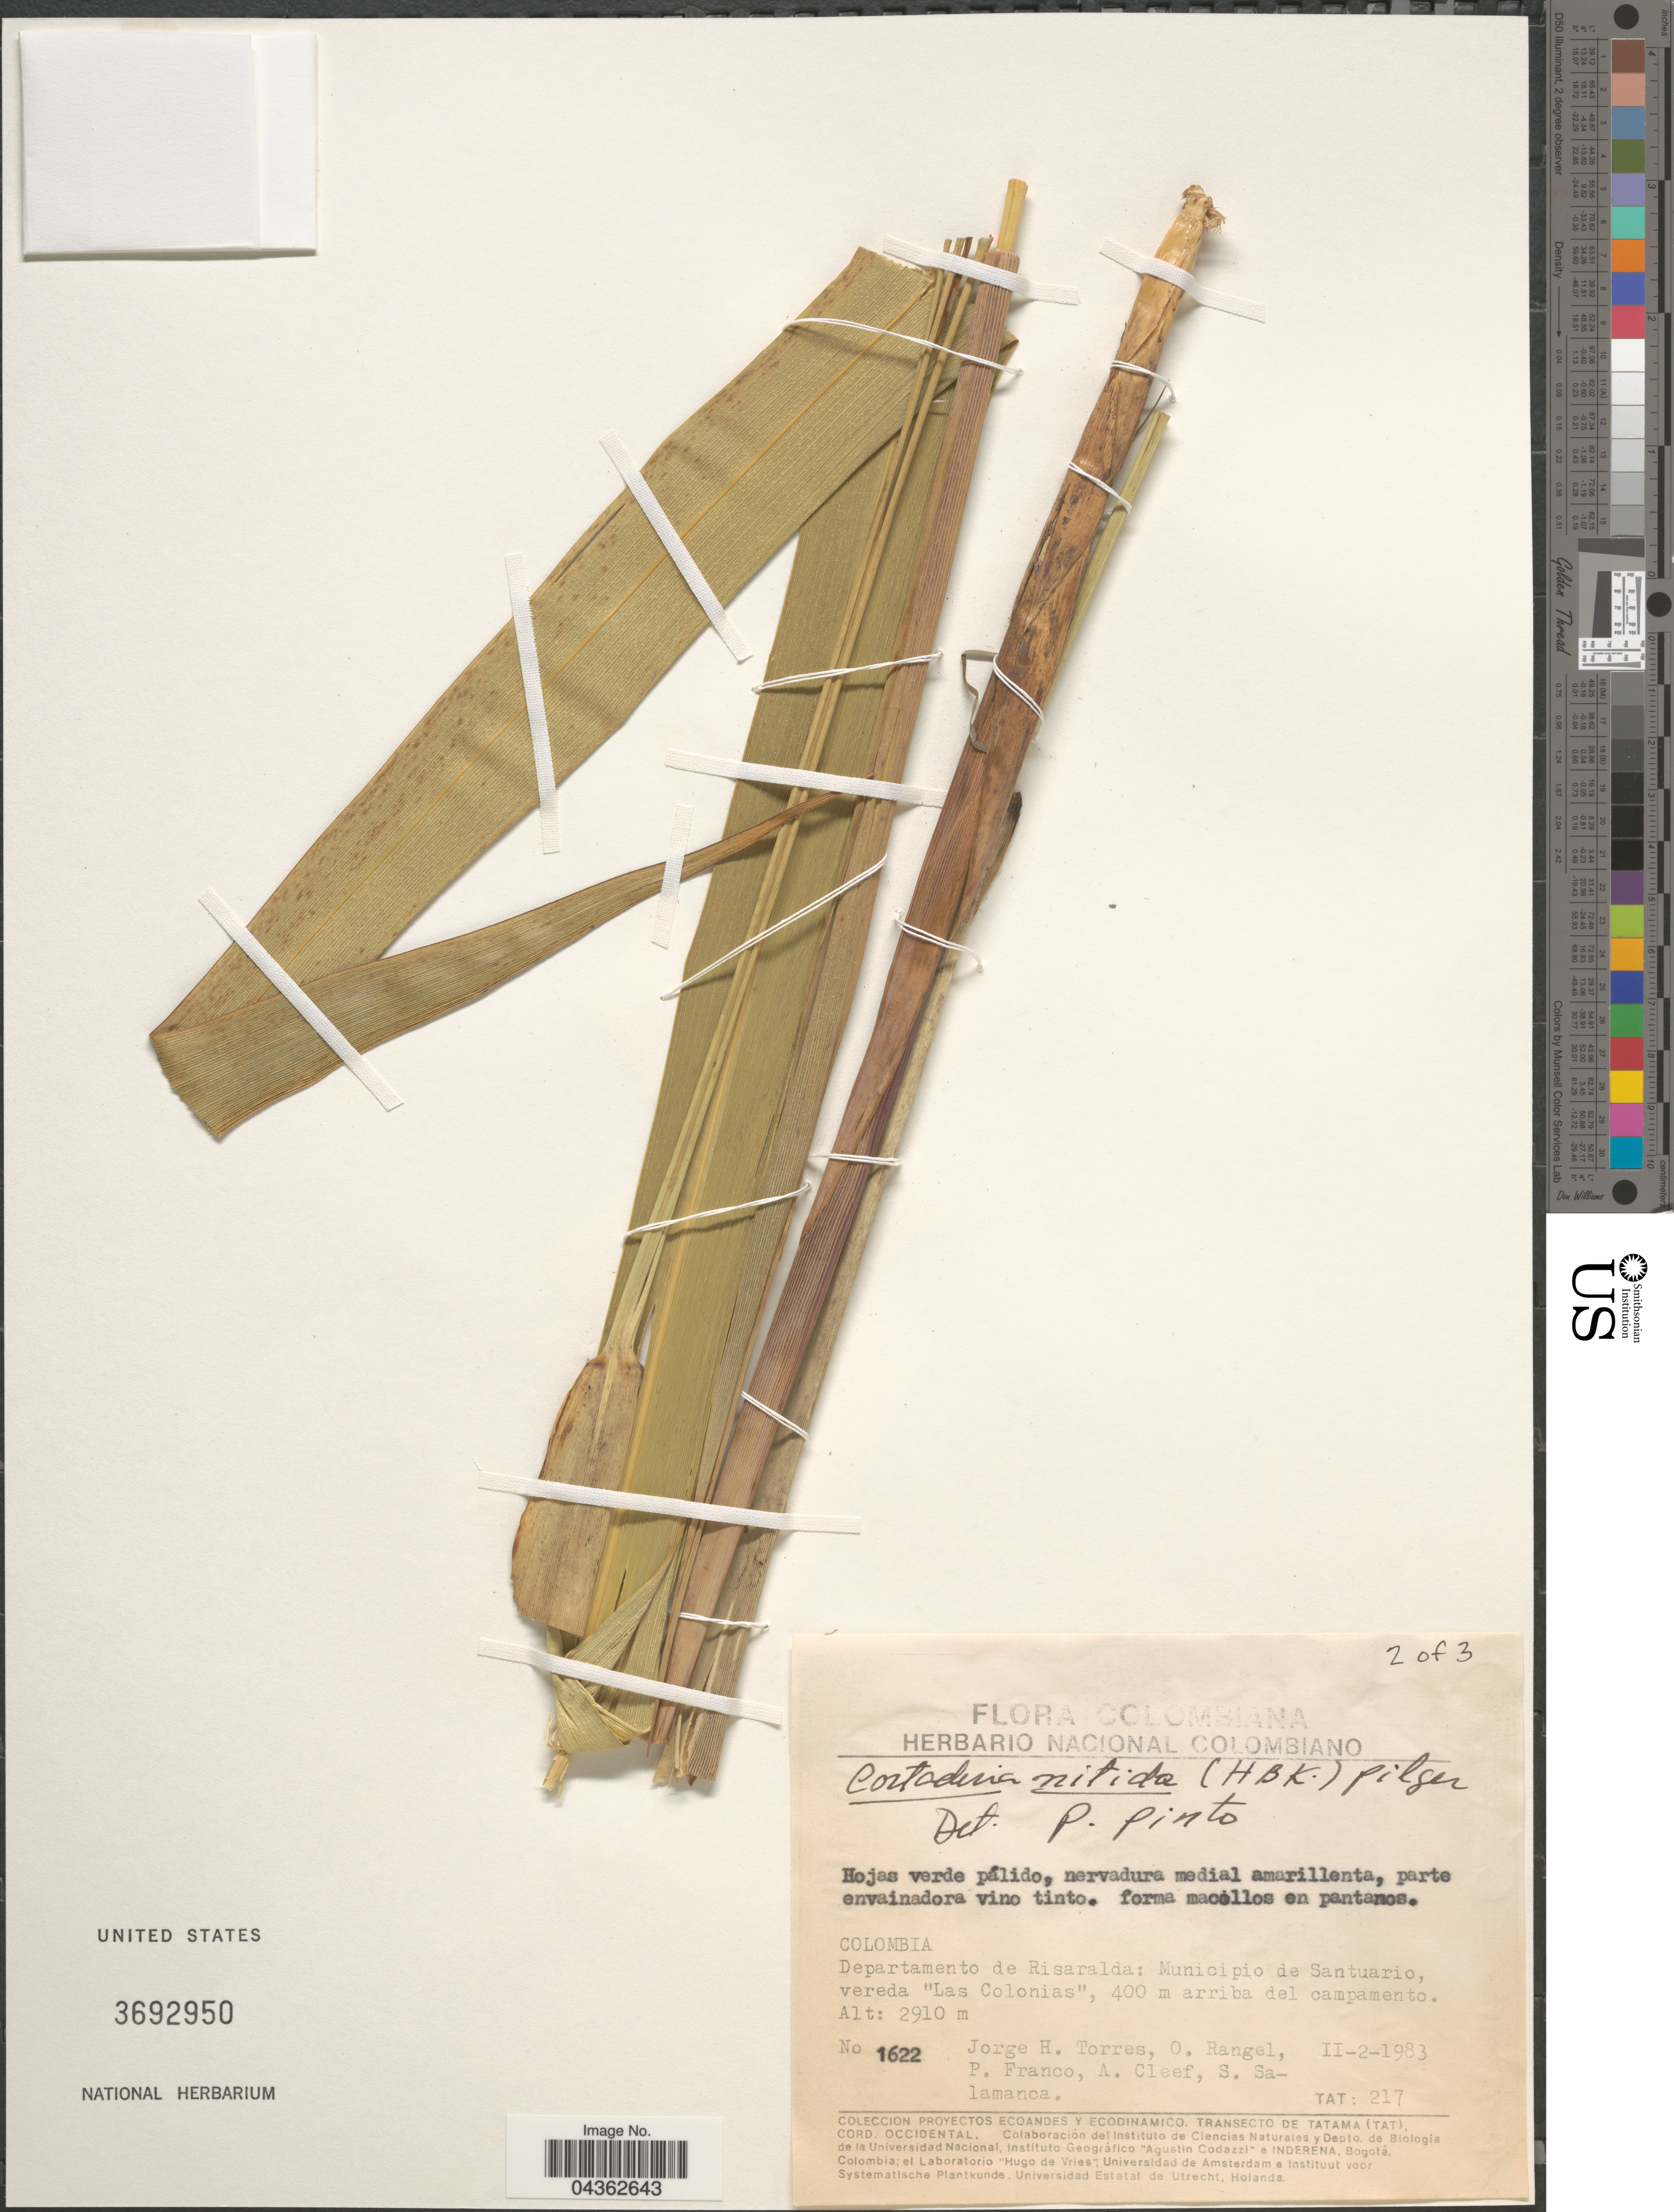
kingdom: Plantae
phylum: Tracheophyta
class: Liliopsida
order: Poales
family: Poaceae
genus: Cortaderia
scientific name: Cortaderia nitida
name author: (Kunth) Pilg.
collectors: J. H. Torres, O. Rangel, P. Franco, A. M. Cleef & S. Salamanca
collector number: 1622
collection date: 1983-02-02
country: Colombia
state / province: Risaralda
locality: Departamento de Risaralda: Municipio de Santuario, vereda "Las Colonias", 400 m arriba del campamento.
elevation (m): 2910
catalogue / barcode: US 3692950